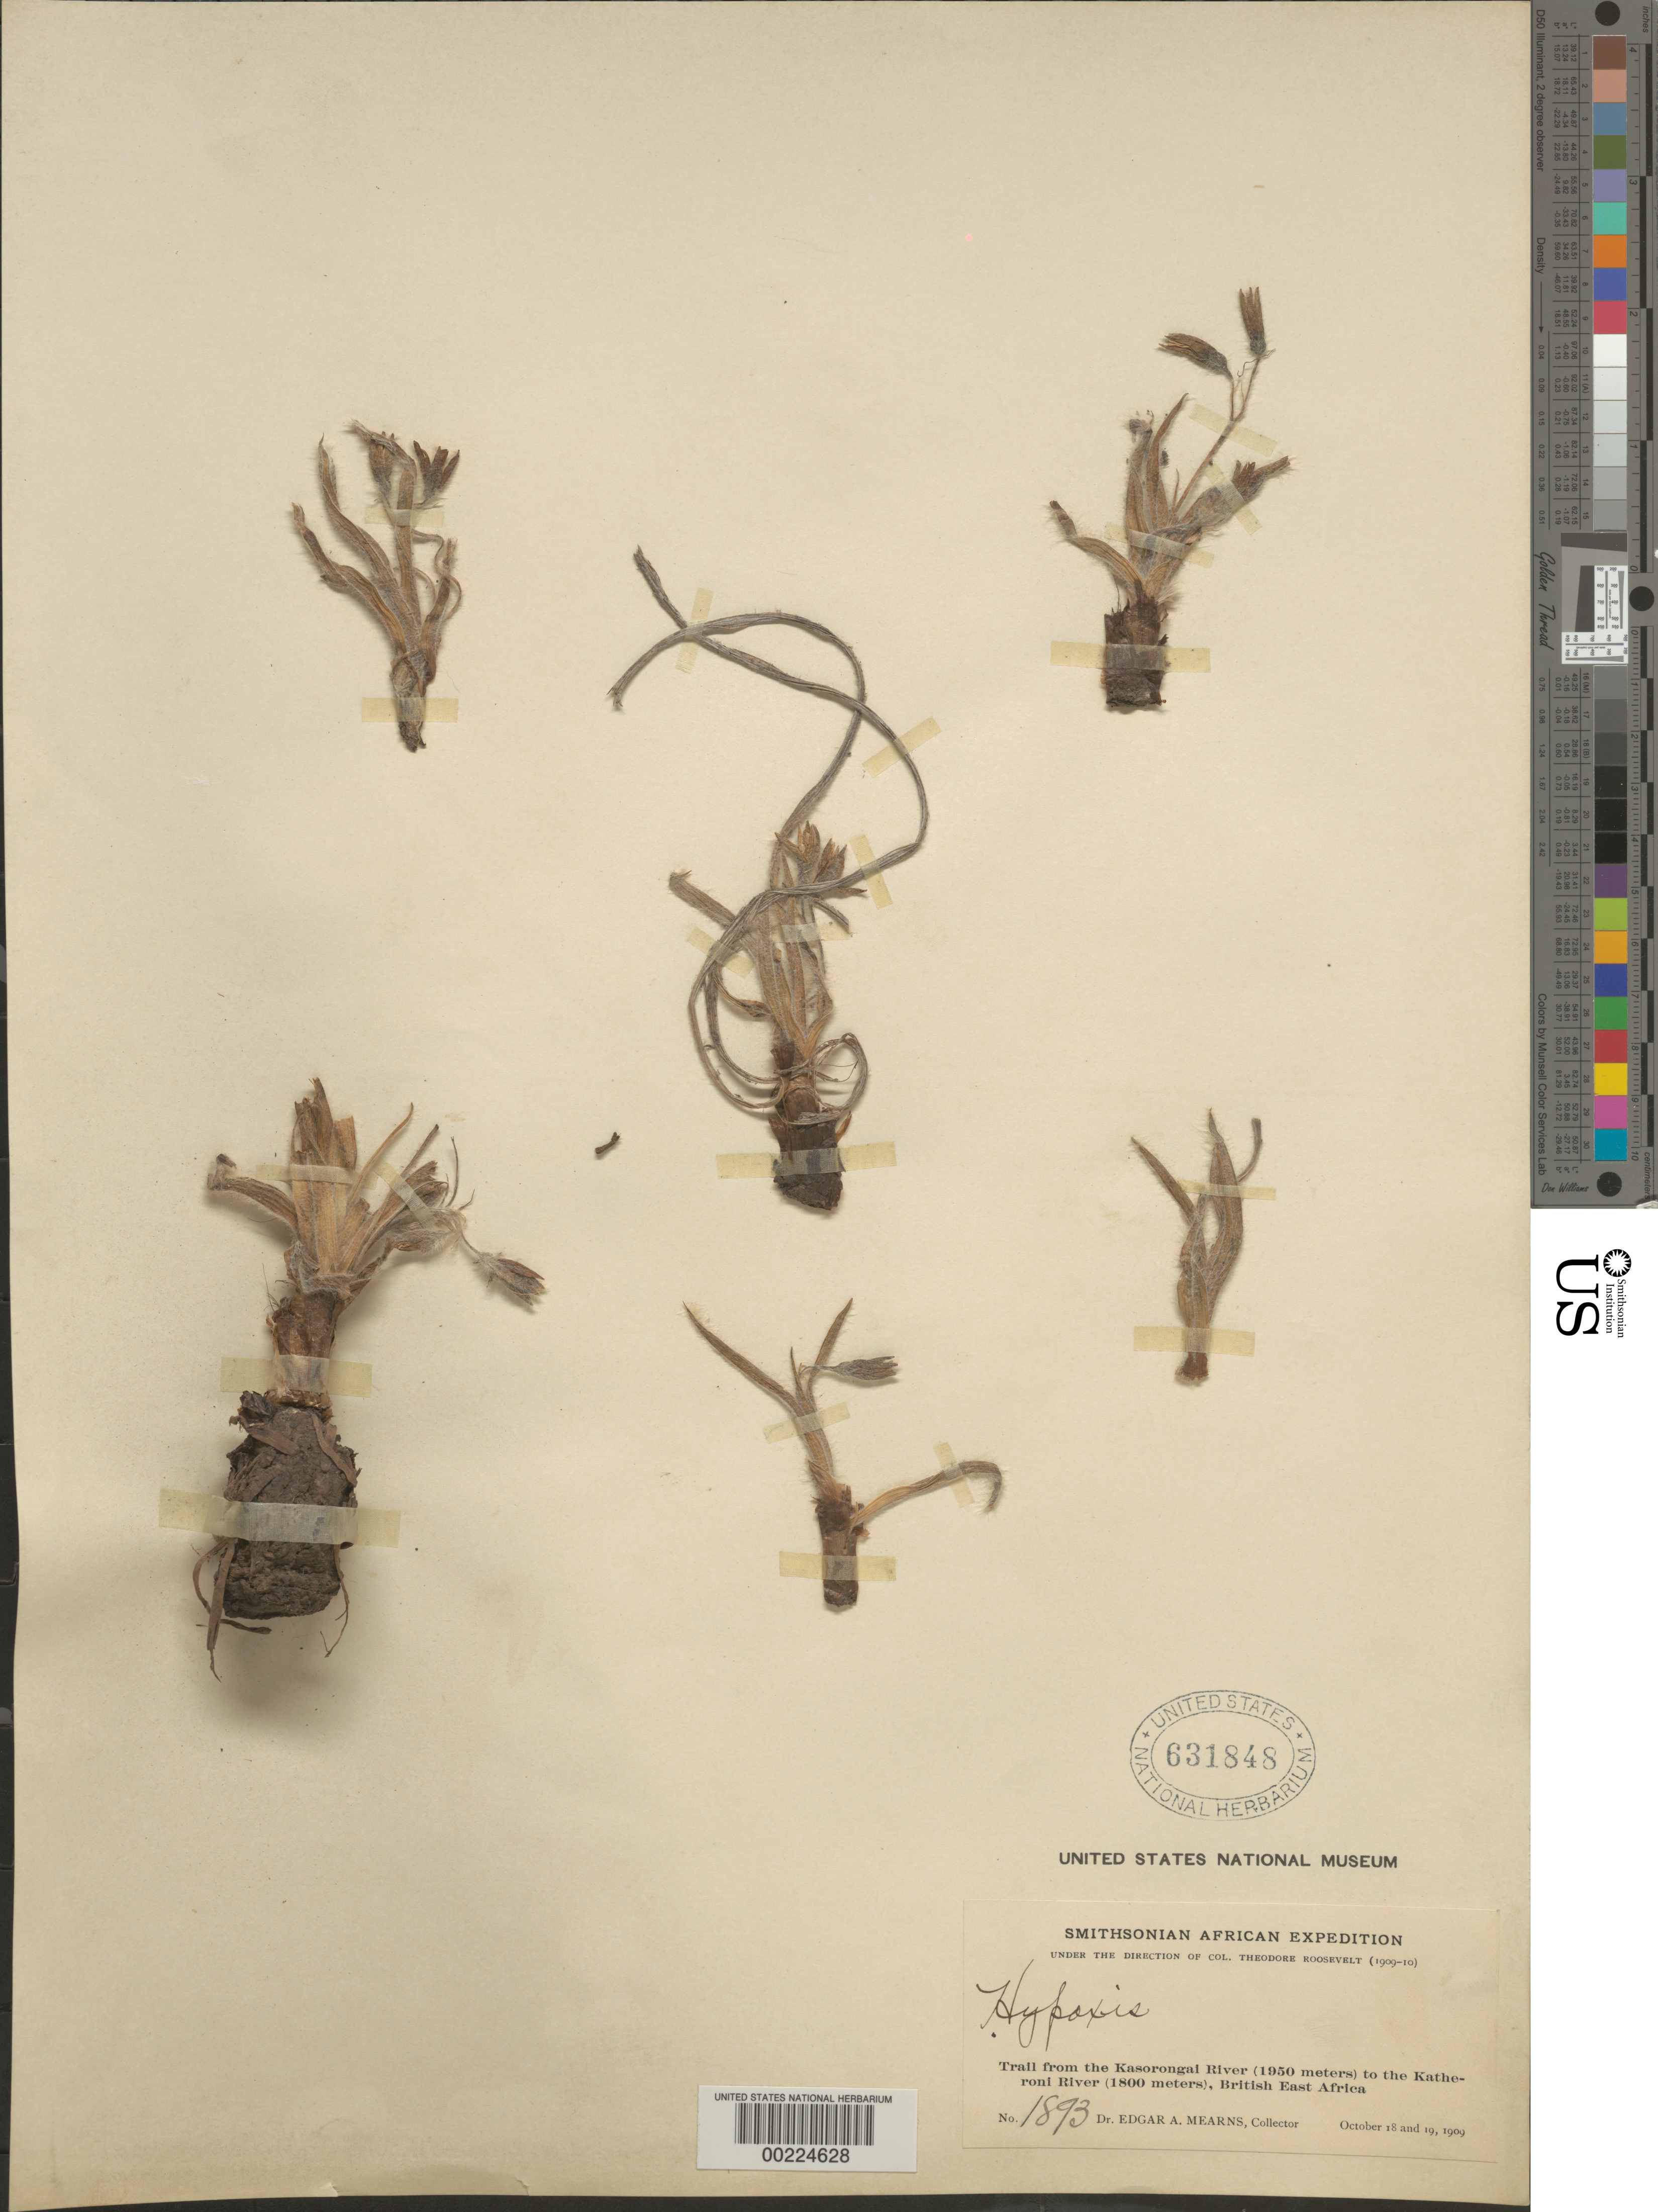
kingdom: Plantae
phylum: Tracheophyta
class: Liliopsida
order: Asparagales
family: Hypoxidaceae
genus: Hypoxis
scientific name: Hypoxis sp.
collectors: E. A. Mearns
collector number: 1893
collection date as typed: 18 Oct 1909 and 19 Oct 1909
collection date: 1909-10-18,1909-10-19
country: Kenya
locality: Trail from the kasorongai river to the katheroni river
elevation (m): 1800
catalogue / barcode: US 631848